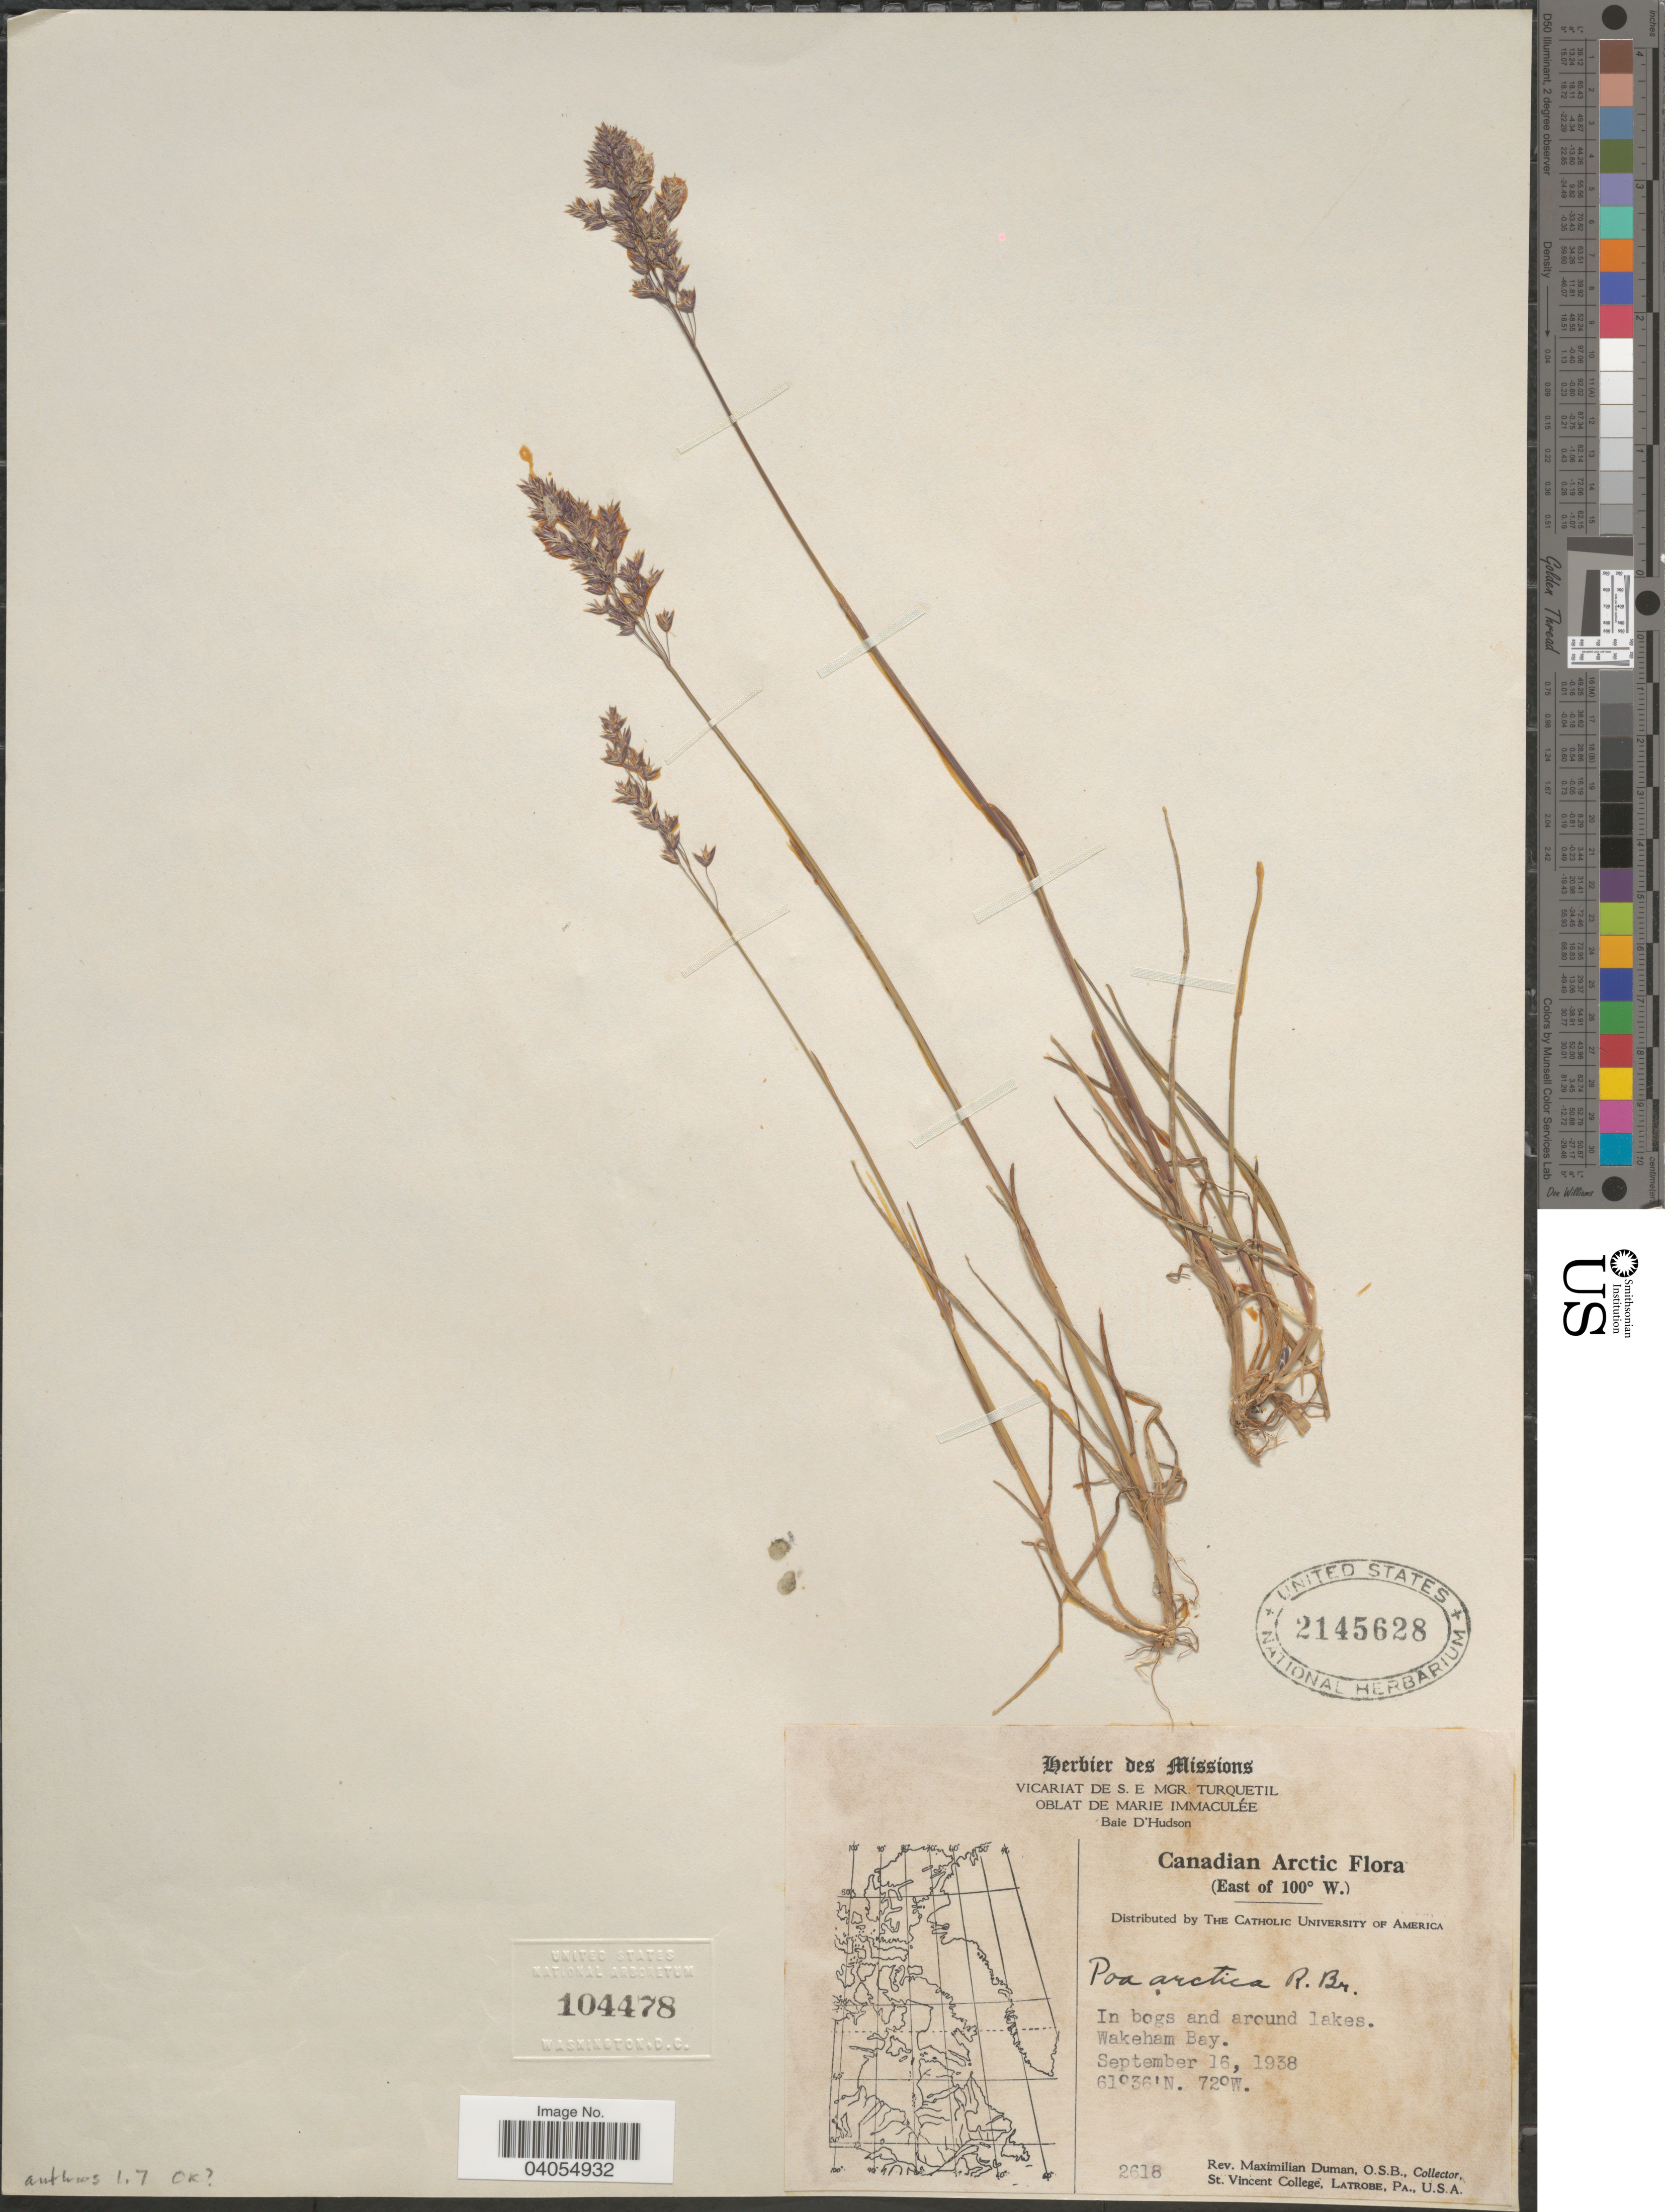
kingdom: Plantae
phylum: Tracheophyta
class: Liliopsida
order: Poales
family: Poaceae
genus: Poa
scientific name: Poa arctica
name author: R. Br.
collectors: M. Duman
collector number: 2618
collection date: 1938-09-16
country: Canada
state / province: Quebec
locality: Canadian Arctic (East of 100° W.) In bogs and around lakes. Wakeham Bay.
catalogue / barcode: US 2145628